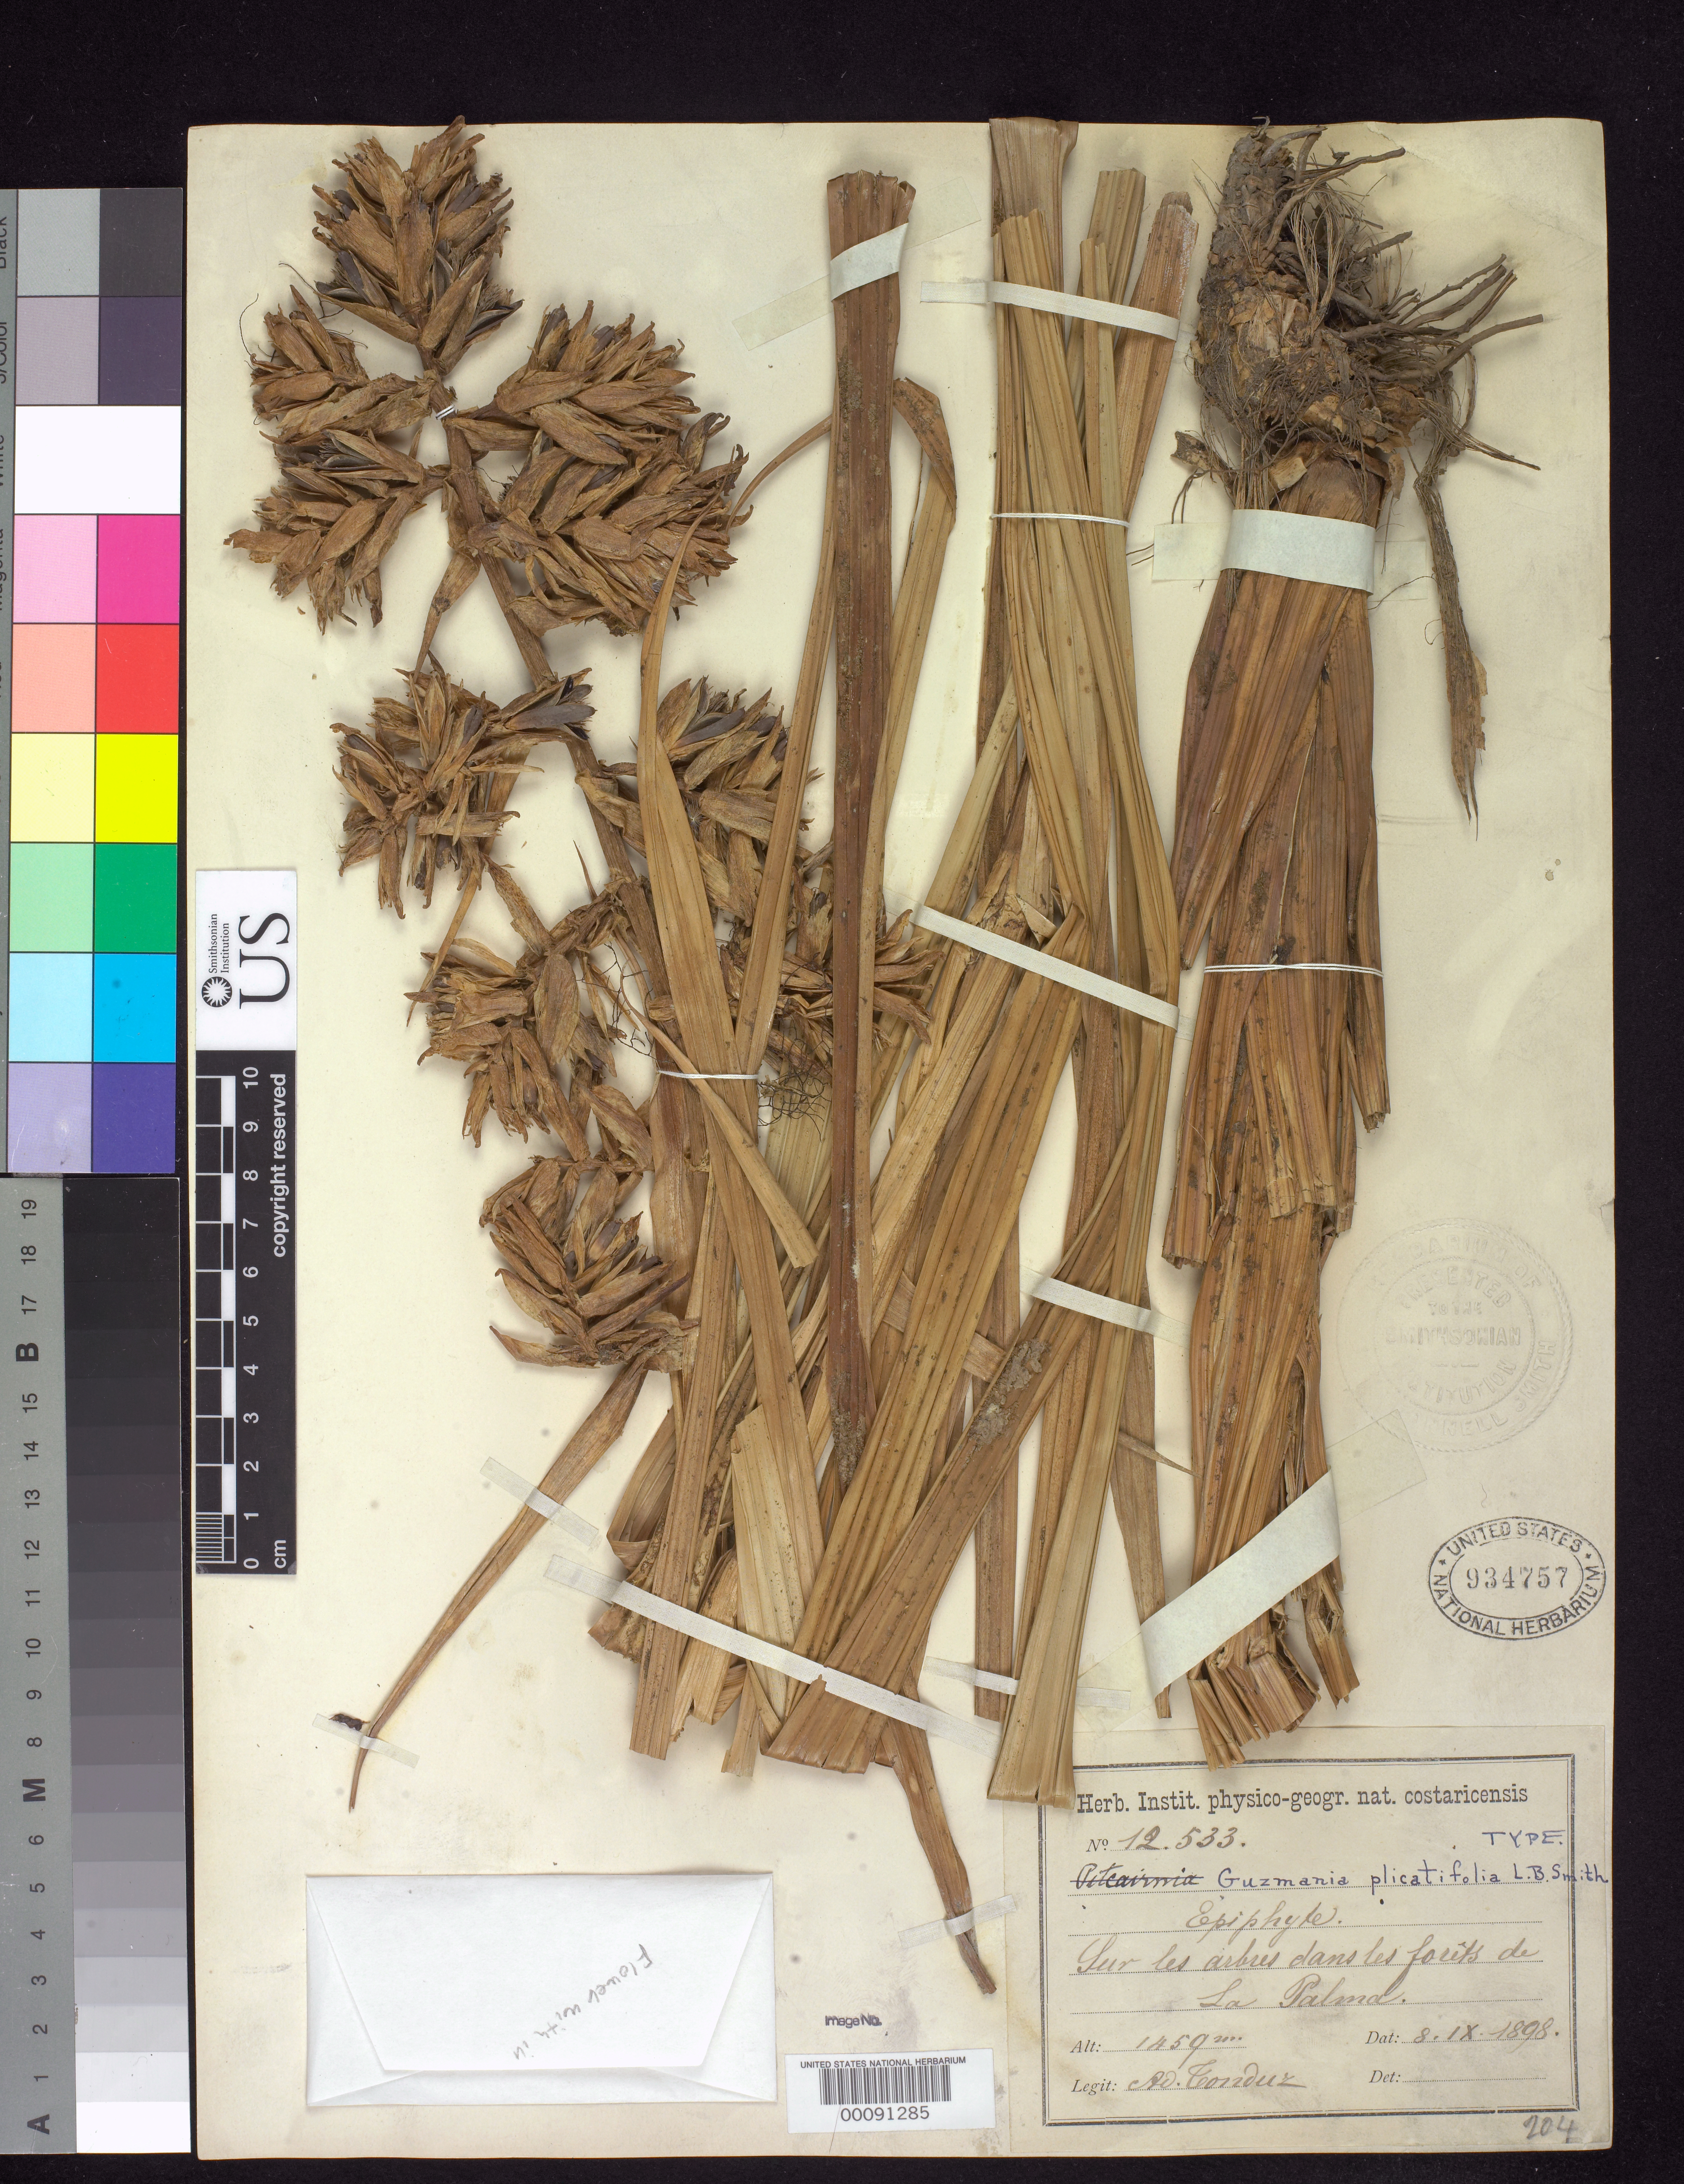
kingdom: Plantae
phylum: Tracheophyta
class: Liliopsida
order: Poales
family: Bromeliaceae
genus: Guzmania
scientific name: Guzmania plicatifolia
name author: L.B. Sm.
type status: Holotype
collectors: A. Tonduz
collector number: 12533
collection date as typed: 1898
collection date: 1898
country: Costa Rica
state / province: San José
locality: La Palma.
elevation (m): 1459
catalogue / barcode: US 934757